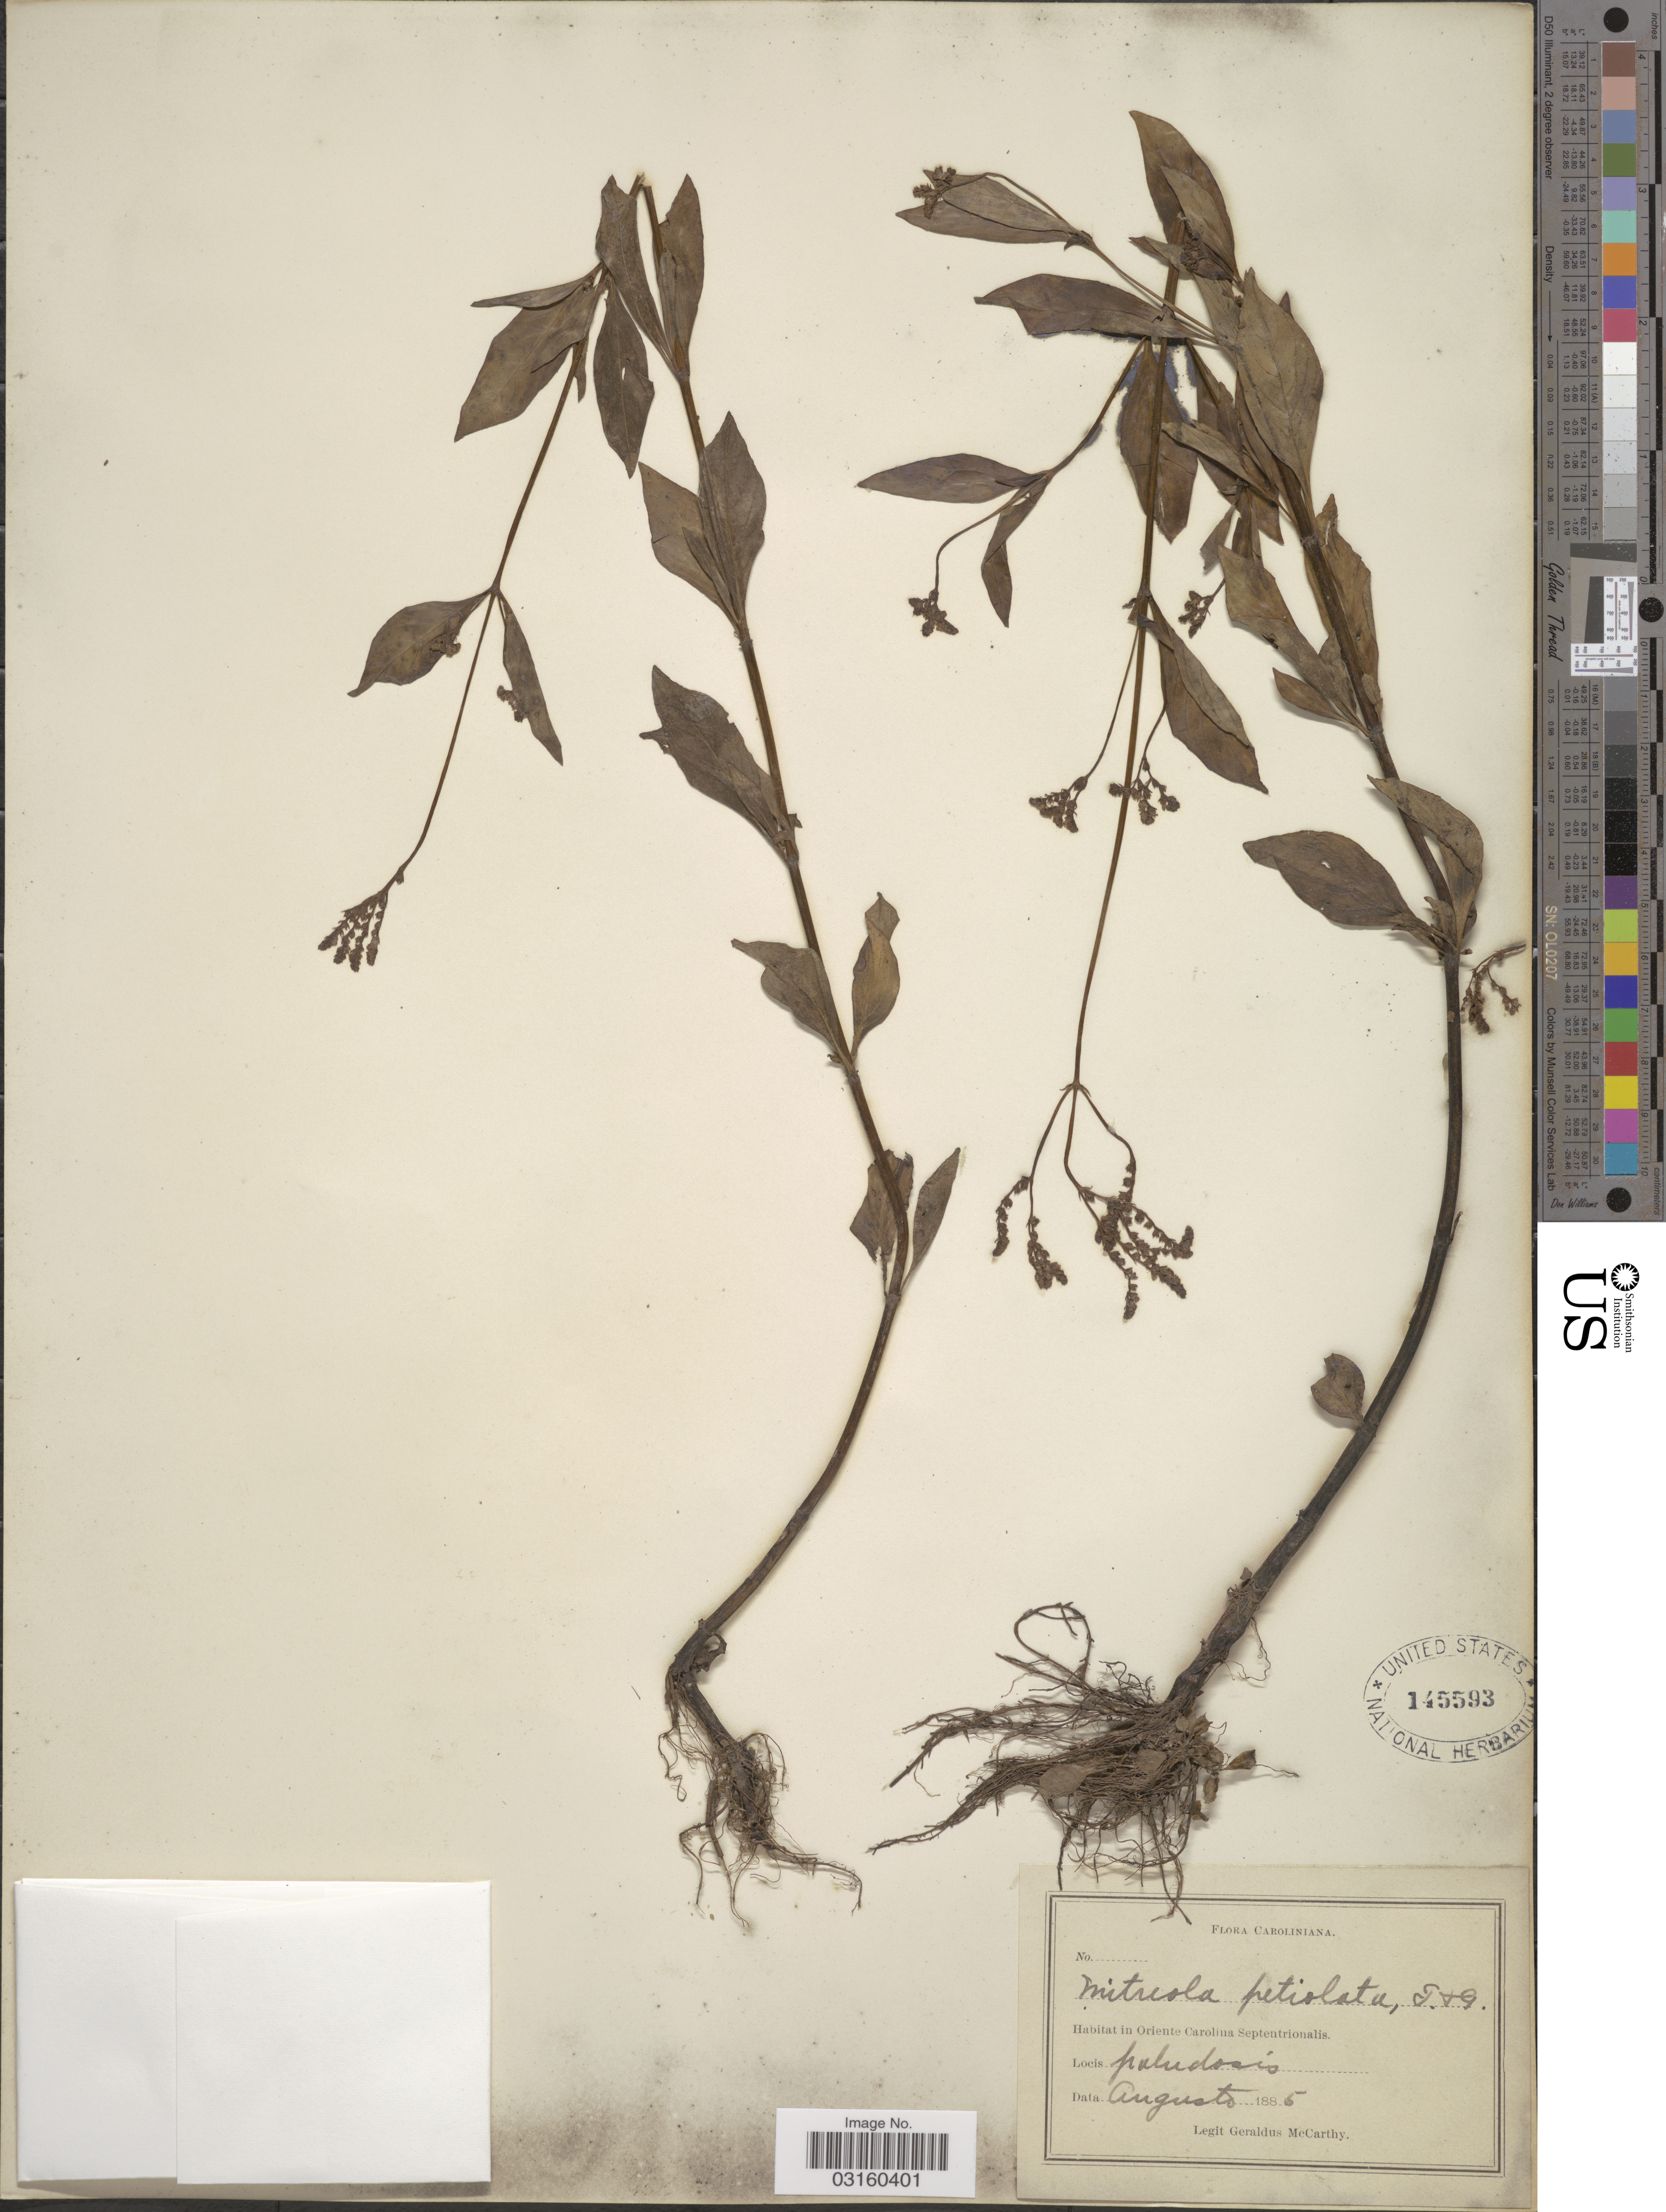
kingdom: Plantae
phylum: Tracheophyta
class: Magnoliopsida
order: Gentianales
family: Loganiaceae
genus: Mitreola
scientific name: Mitreola petiolata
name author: (J.F. Gmel.) Torr. & A. Gray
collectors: M. McCarthy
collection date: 1885-08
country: United States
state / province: North Carolina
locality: Caroliniana, in Oriente Carolina Septentrionalis.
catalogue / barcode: US 145593